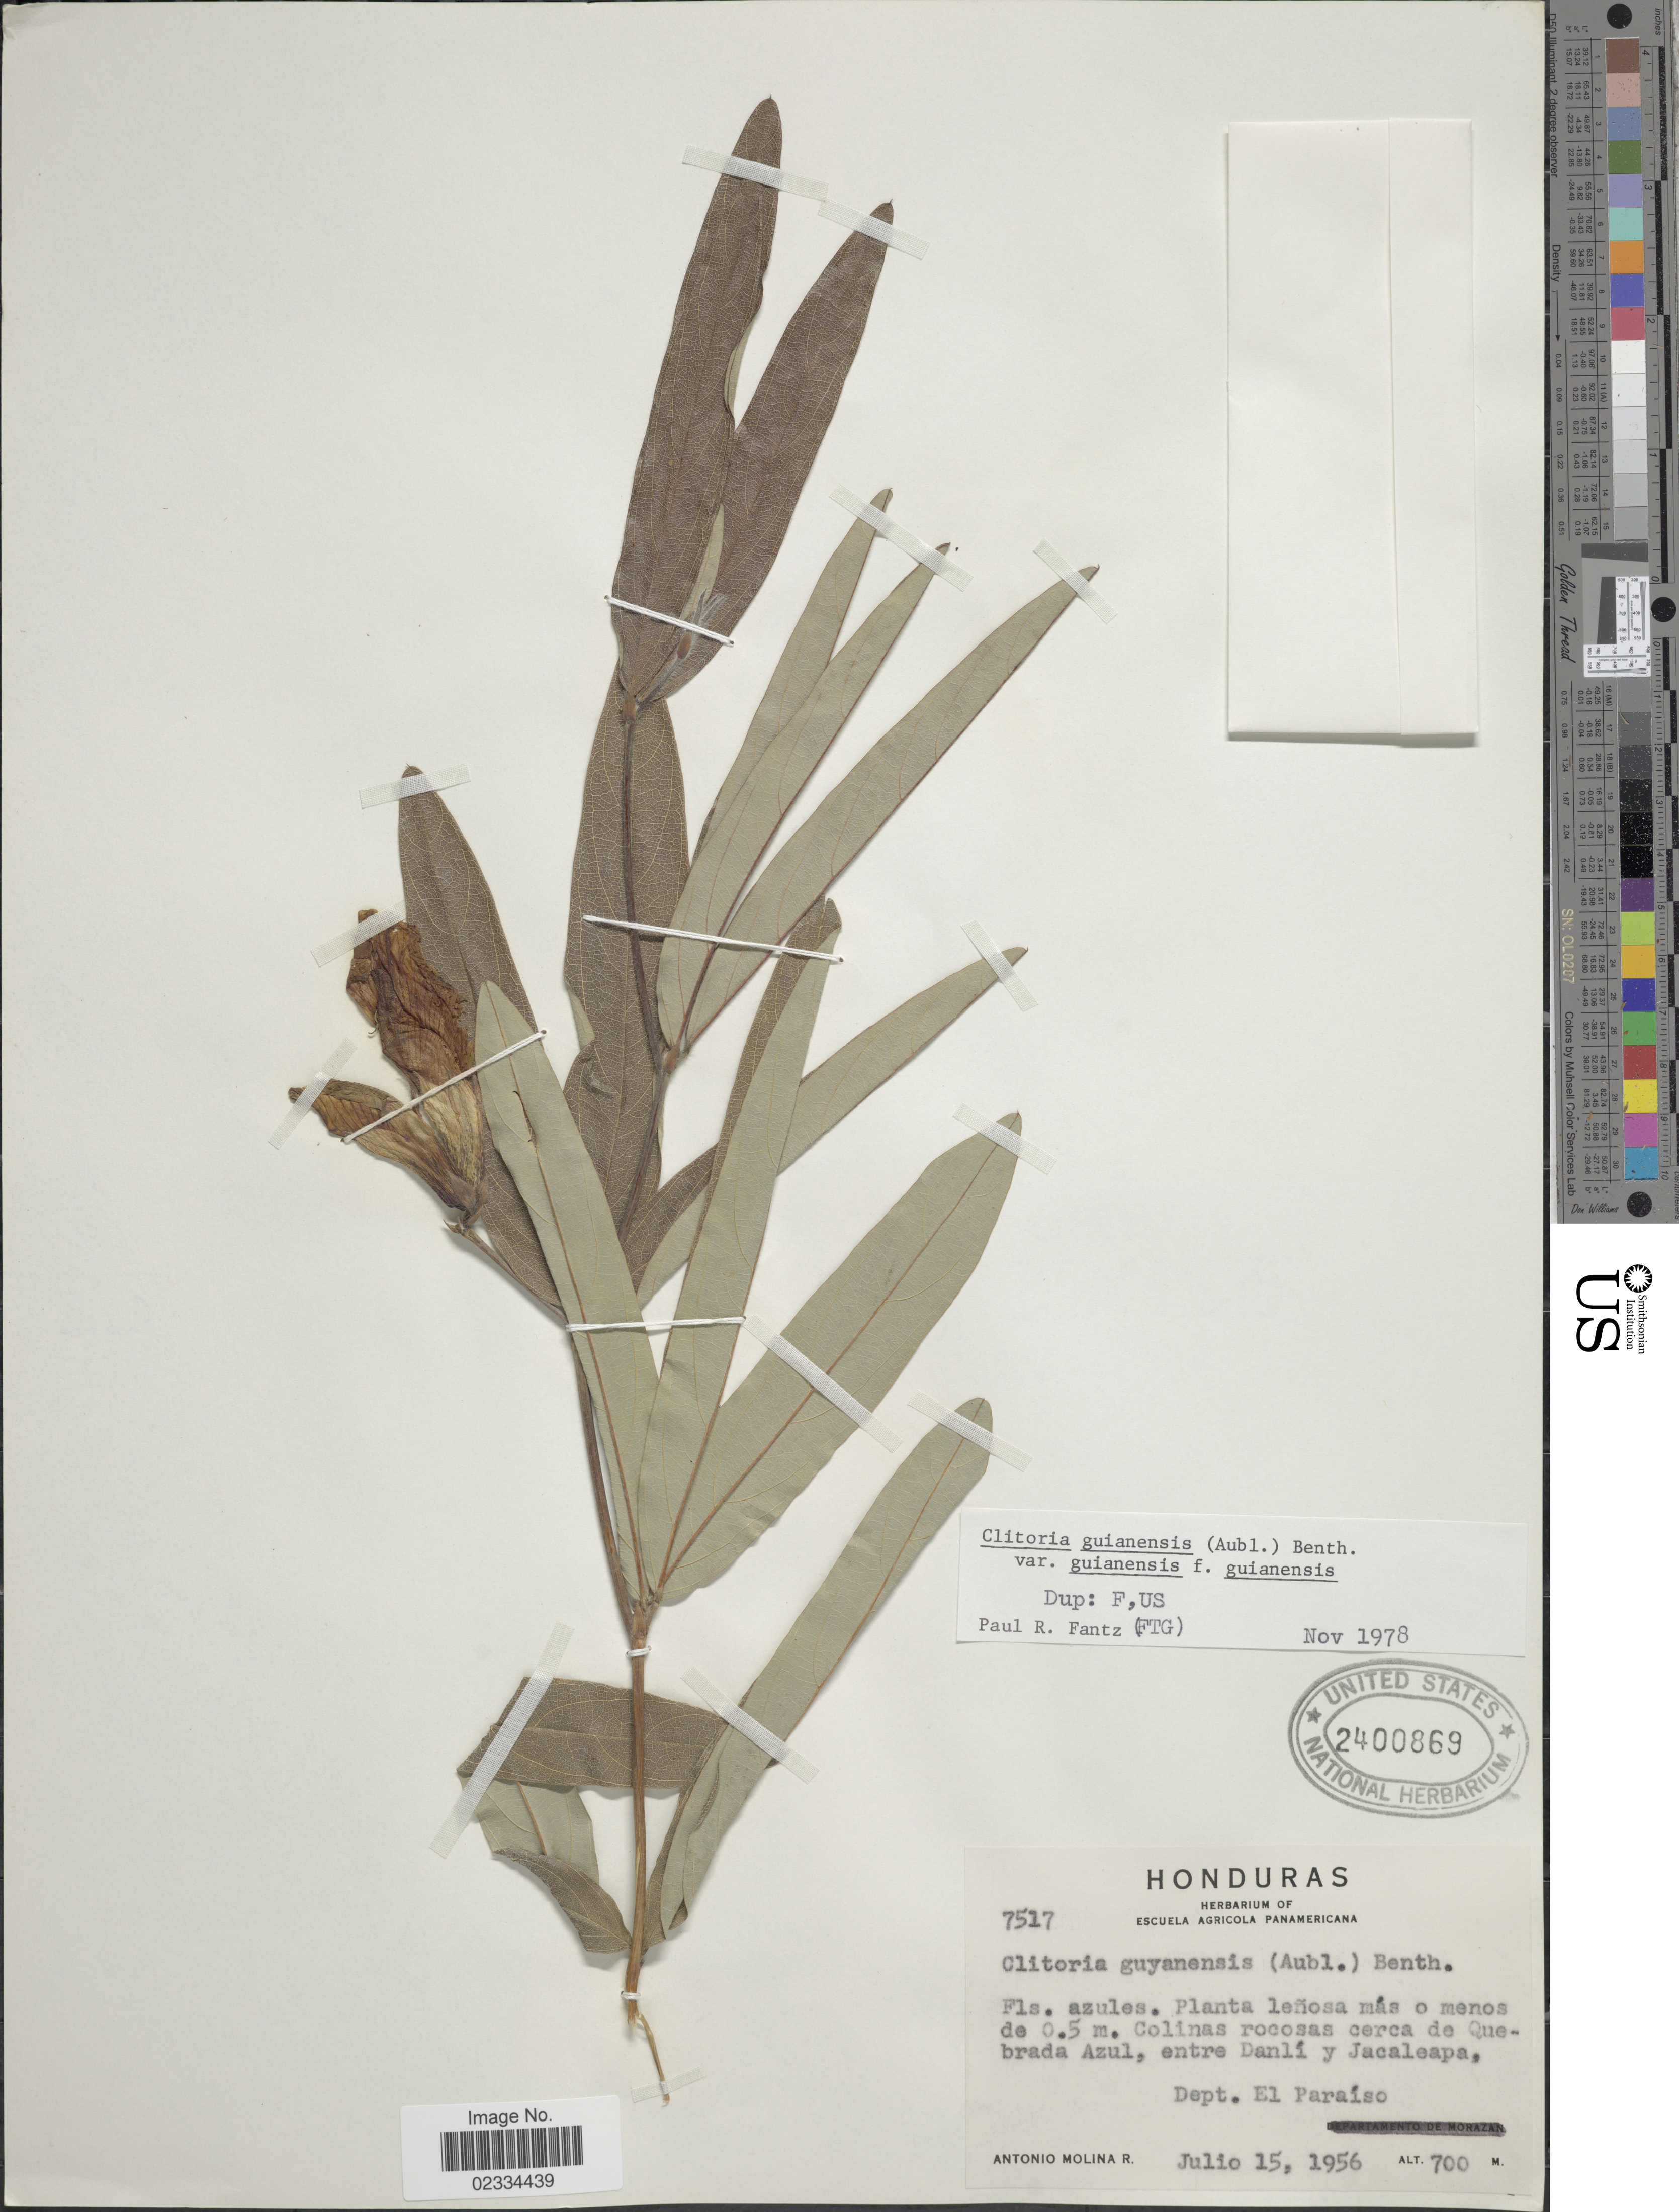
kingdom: Plantae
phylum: Tracheophyta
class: Magnoliopsida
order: Fabales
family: Fabaceae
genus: Clitoria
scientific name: Clitoria guianensis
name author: (Aubl.) Benth.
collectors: A. Molina R.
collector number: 7517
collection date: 1956-07-15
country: Honduras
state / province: El Paraíso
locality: Cerca de Quebrada Azul, entre Danlí y Jacaleapa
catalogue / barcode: US 2400869